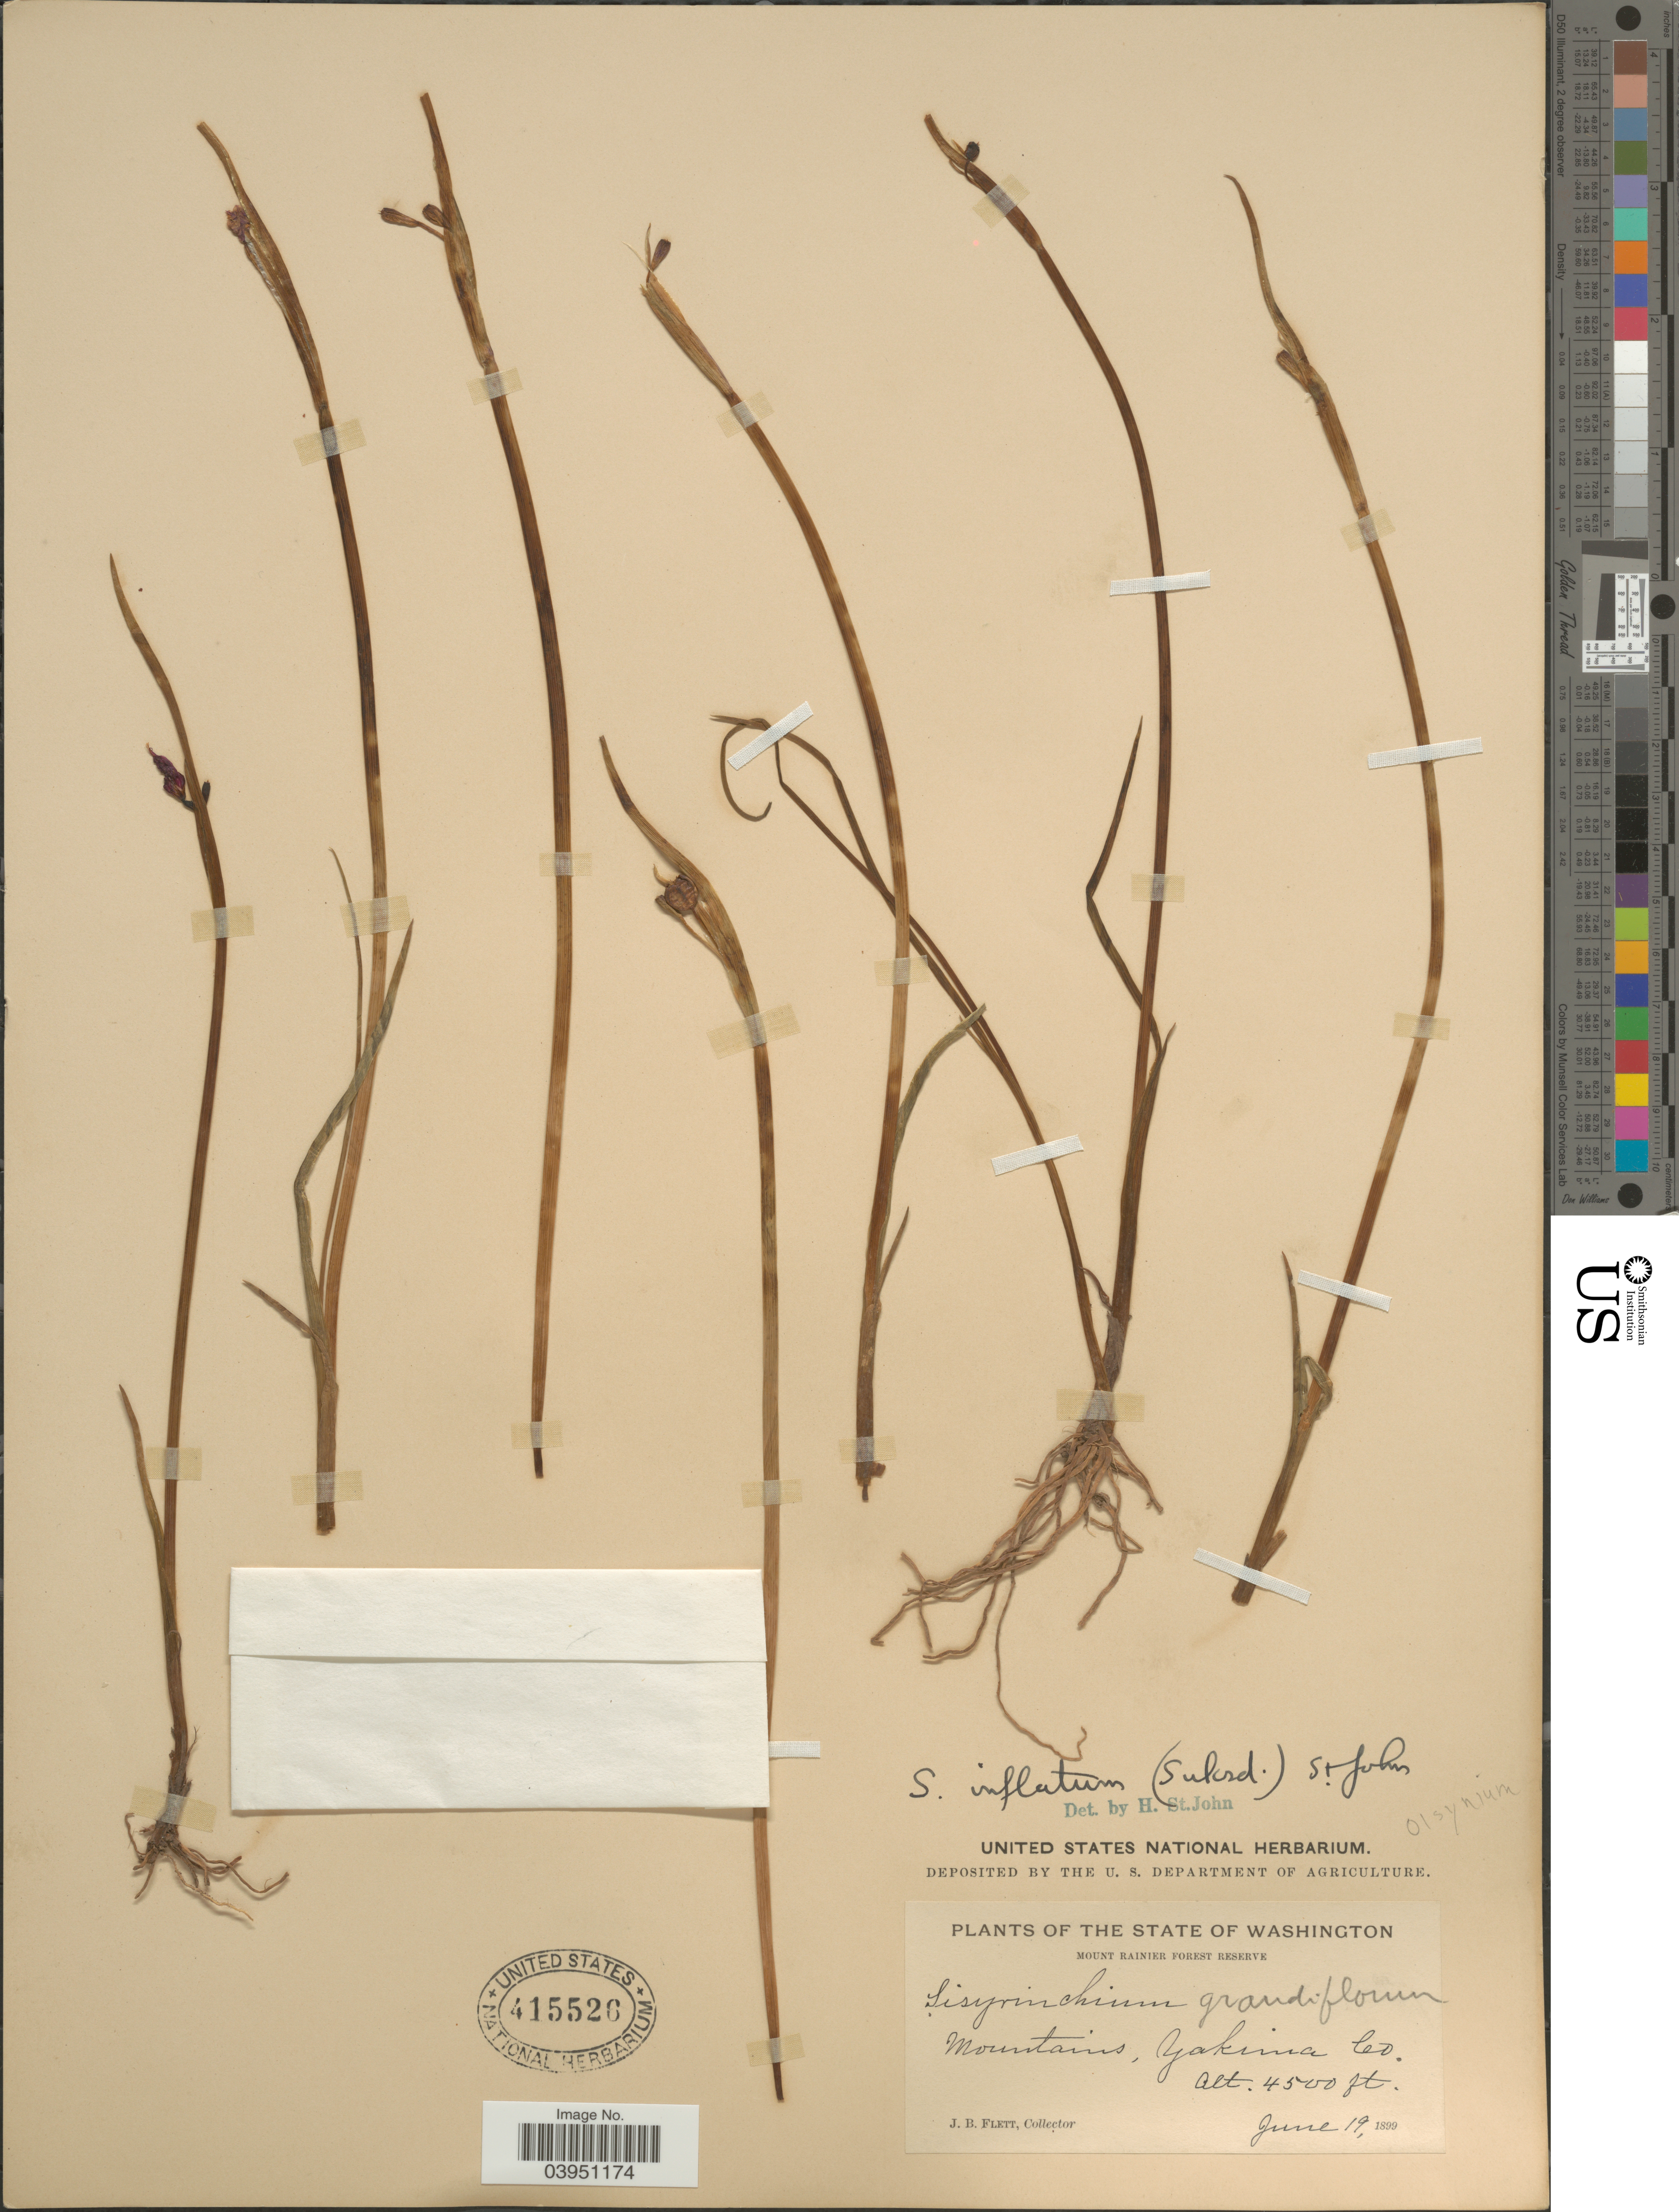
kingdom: Plantae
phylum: Tracheophyta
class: Liliopsida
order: Asparagales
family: Iridaceae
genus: Sisyrinchium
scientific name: Sisyrinchium inflatum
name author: (Suksd.) H. St. John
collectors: J. Flett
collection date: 1899-06-19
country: United States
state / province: Washington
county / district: Yakima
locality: Mount Rainier Forest Reserve. Mountains, Yakima Co.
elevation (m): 1372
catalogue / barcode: US 415526